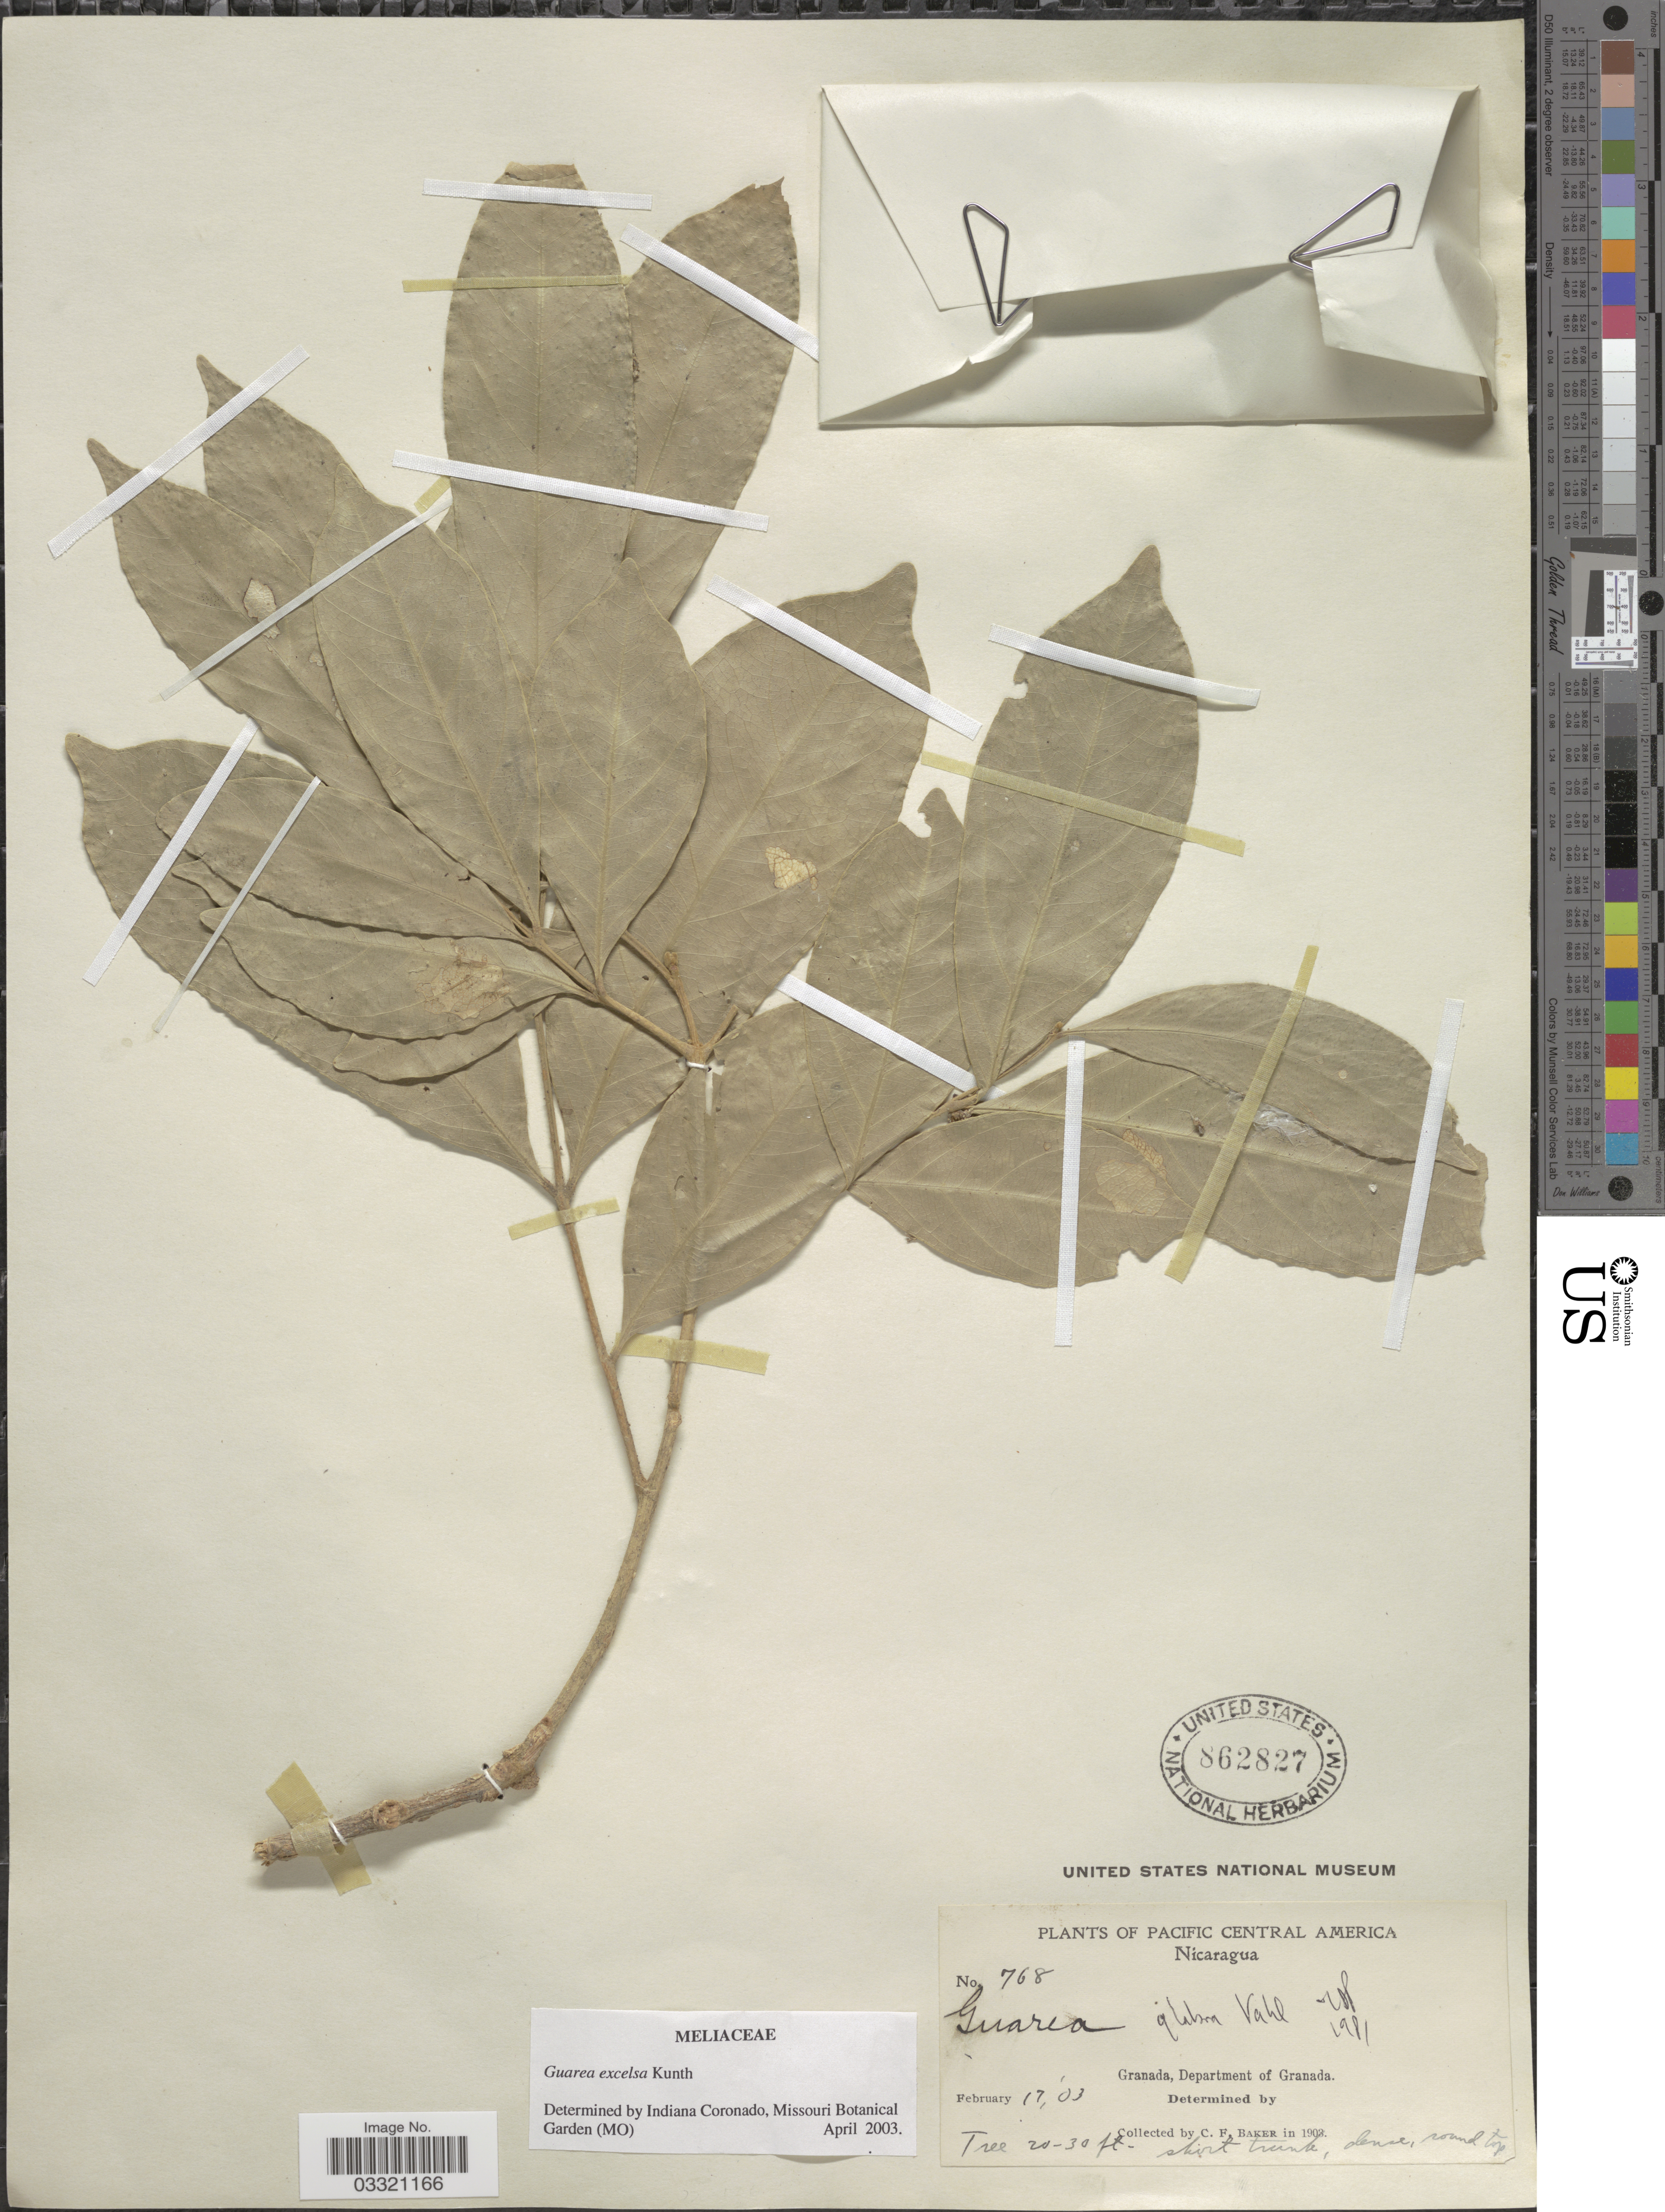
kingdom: Plantae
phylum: Tracheophyta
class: Magnoliopsida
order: Sapindales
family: Meliaceae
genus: Guarea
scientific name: Guarea excelsa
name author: Kunth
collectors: C. F. Baker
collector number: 768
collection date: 1903-02-17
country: Nicaragua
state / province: Granada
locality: Pacific Central America. Granada, Department of Granada.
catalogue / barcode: US 862827